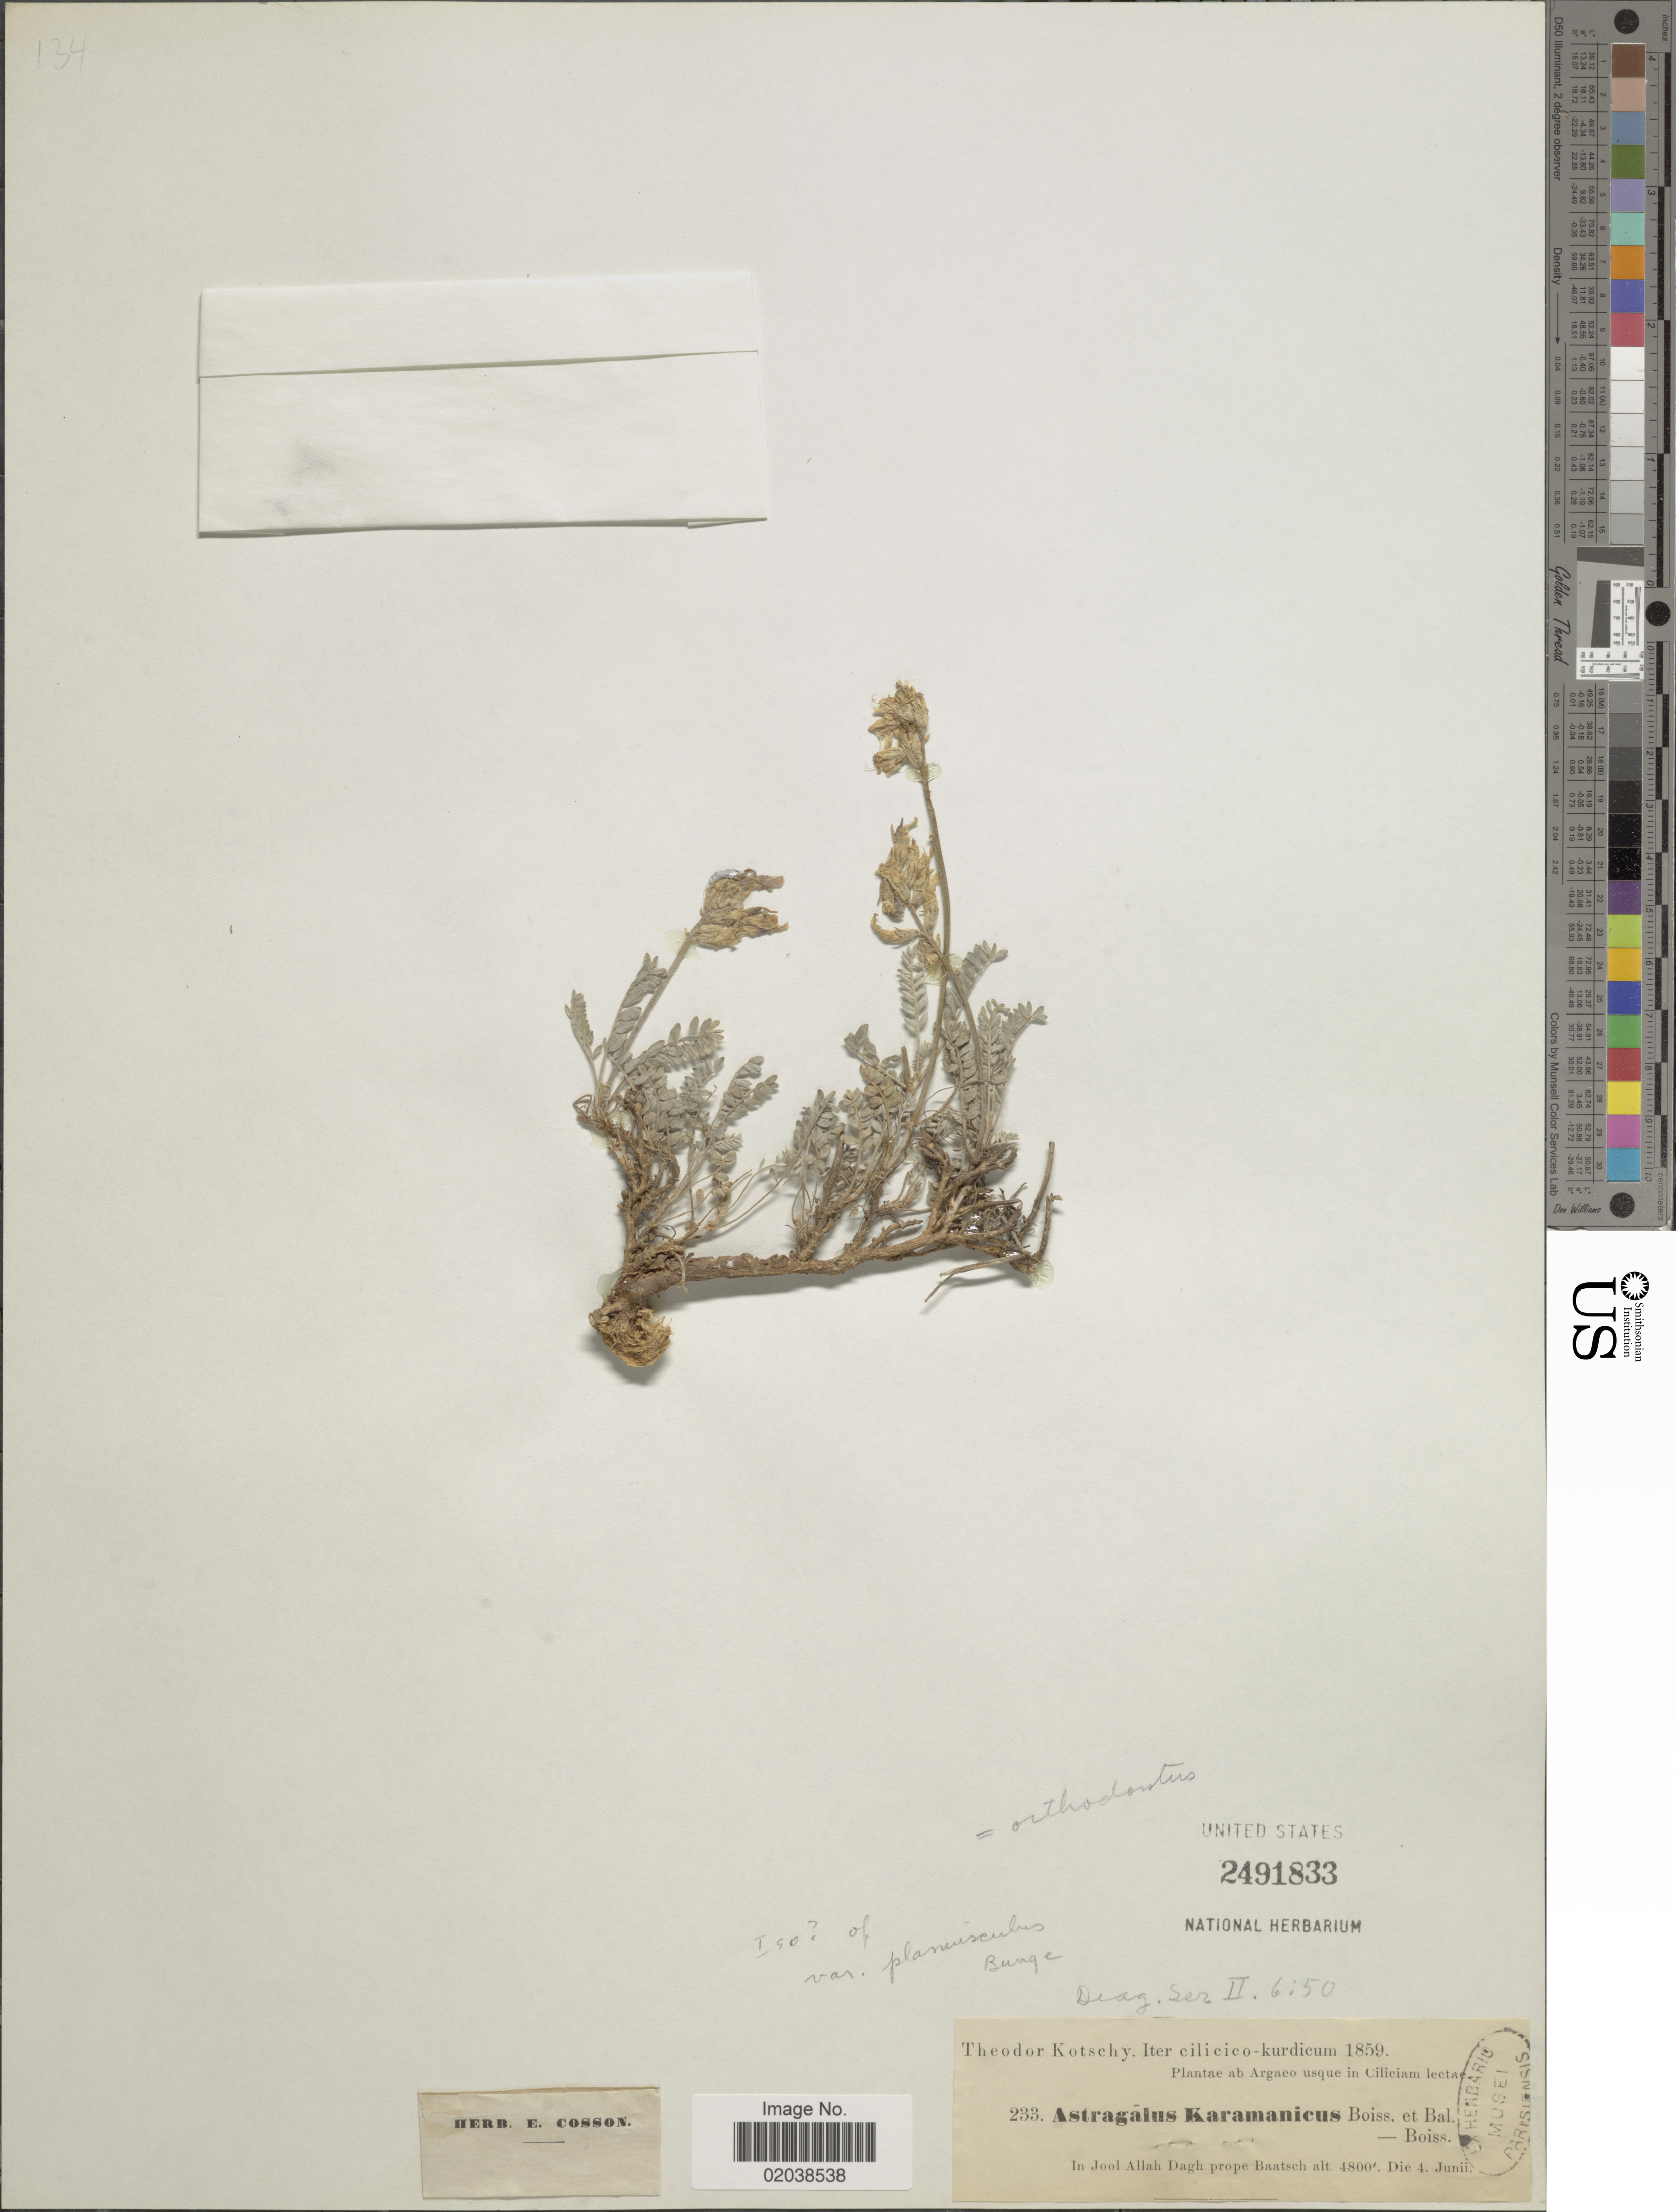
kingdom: Plantae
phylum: Tracheophyta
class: Magnoliopsida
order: Fabales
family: Fabaceae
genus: Astragalus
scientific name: Astragalus orthodontus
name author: Bunge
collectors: K. G. Kotschy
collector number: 233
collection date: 1859-06-04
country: Serbia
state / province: Vojvodina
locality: Cilicico-kurdicum. ab Argaeo usque in Ciliciam. In Jool Allah Dagh prope Baatsch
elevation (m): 1463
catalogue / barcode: US 2491833